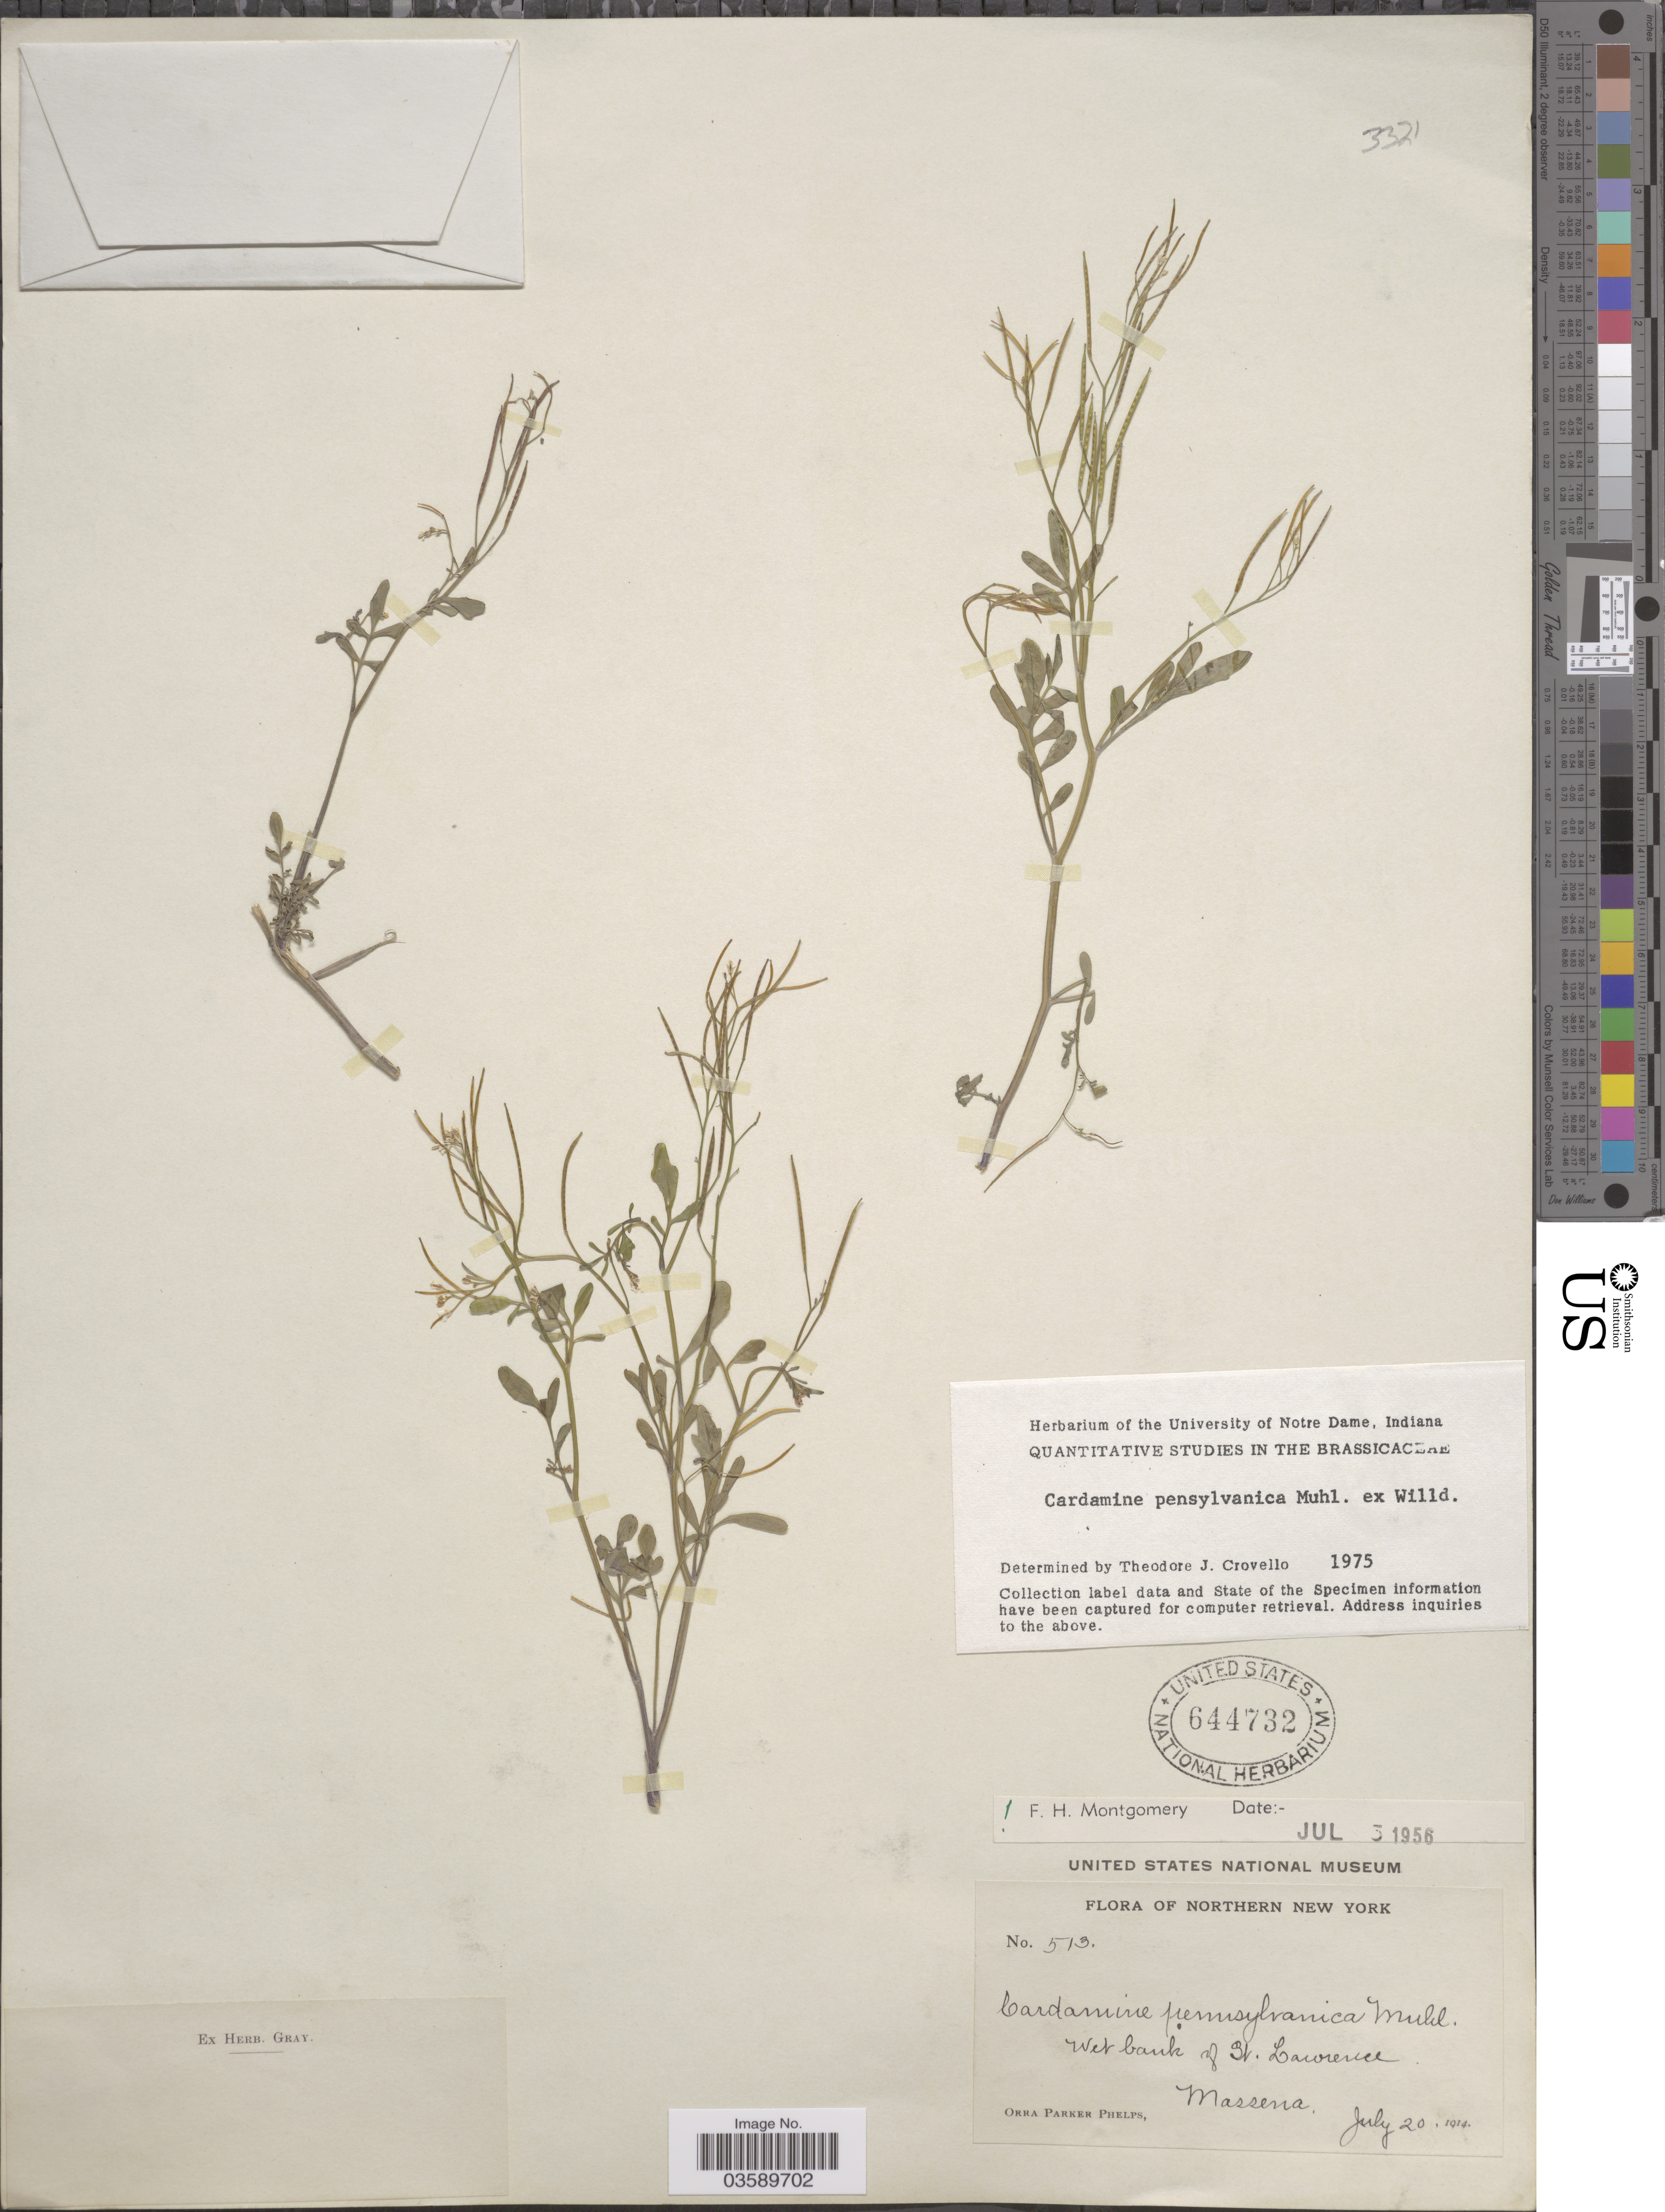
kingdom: Plantae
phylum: Tracheophyta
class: Magnoliopsida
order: Brassicales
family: Brassicaceae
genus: Cardamine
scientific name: Cardamine pensylvanica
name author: Muhl. ex Willd.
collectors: O. P. Phelps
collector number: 513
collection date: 1914-07-20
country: United States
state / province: New York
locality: Northern New York. Wet bank of St. Lawrence. Massena.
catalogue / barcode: US 644732